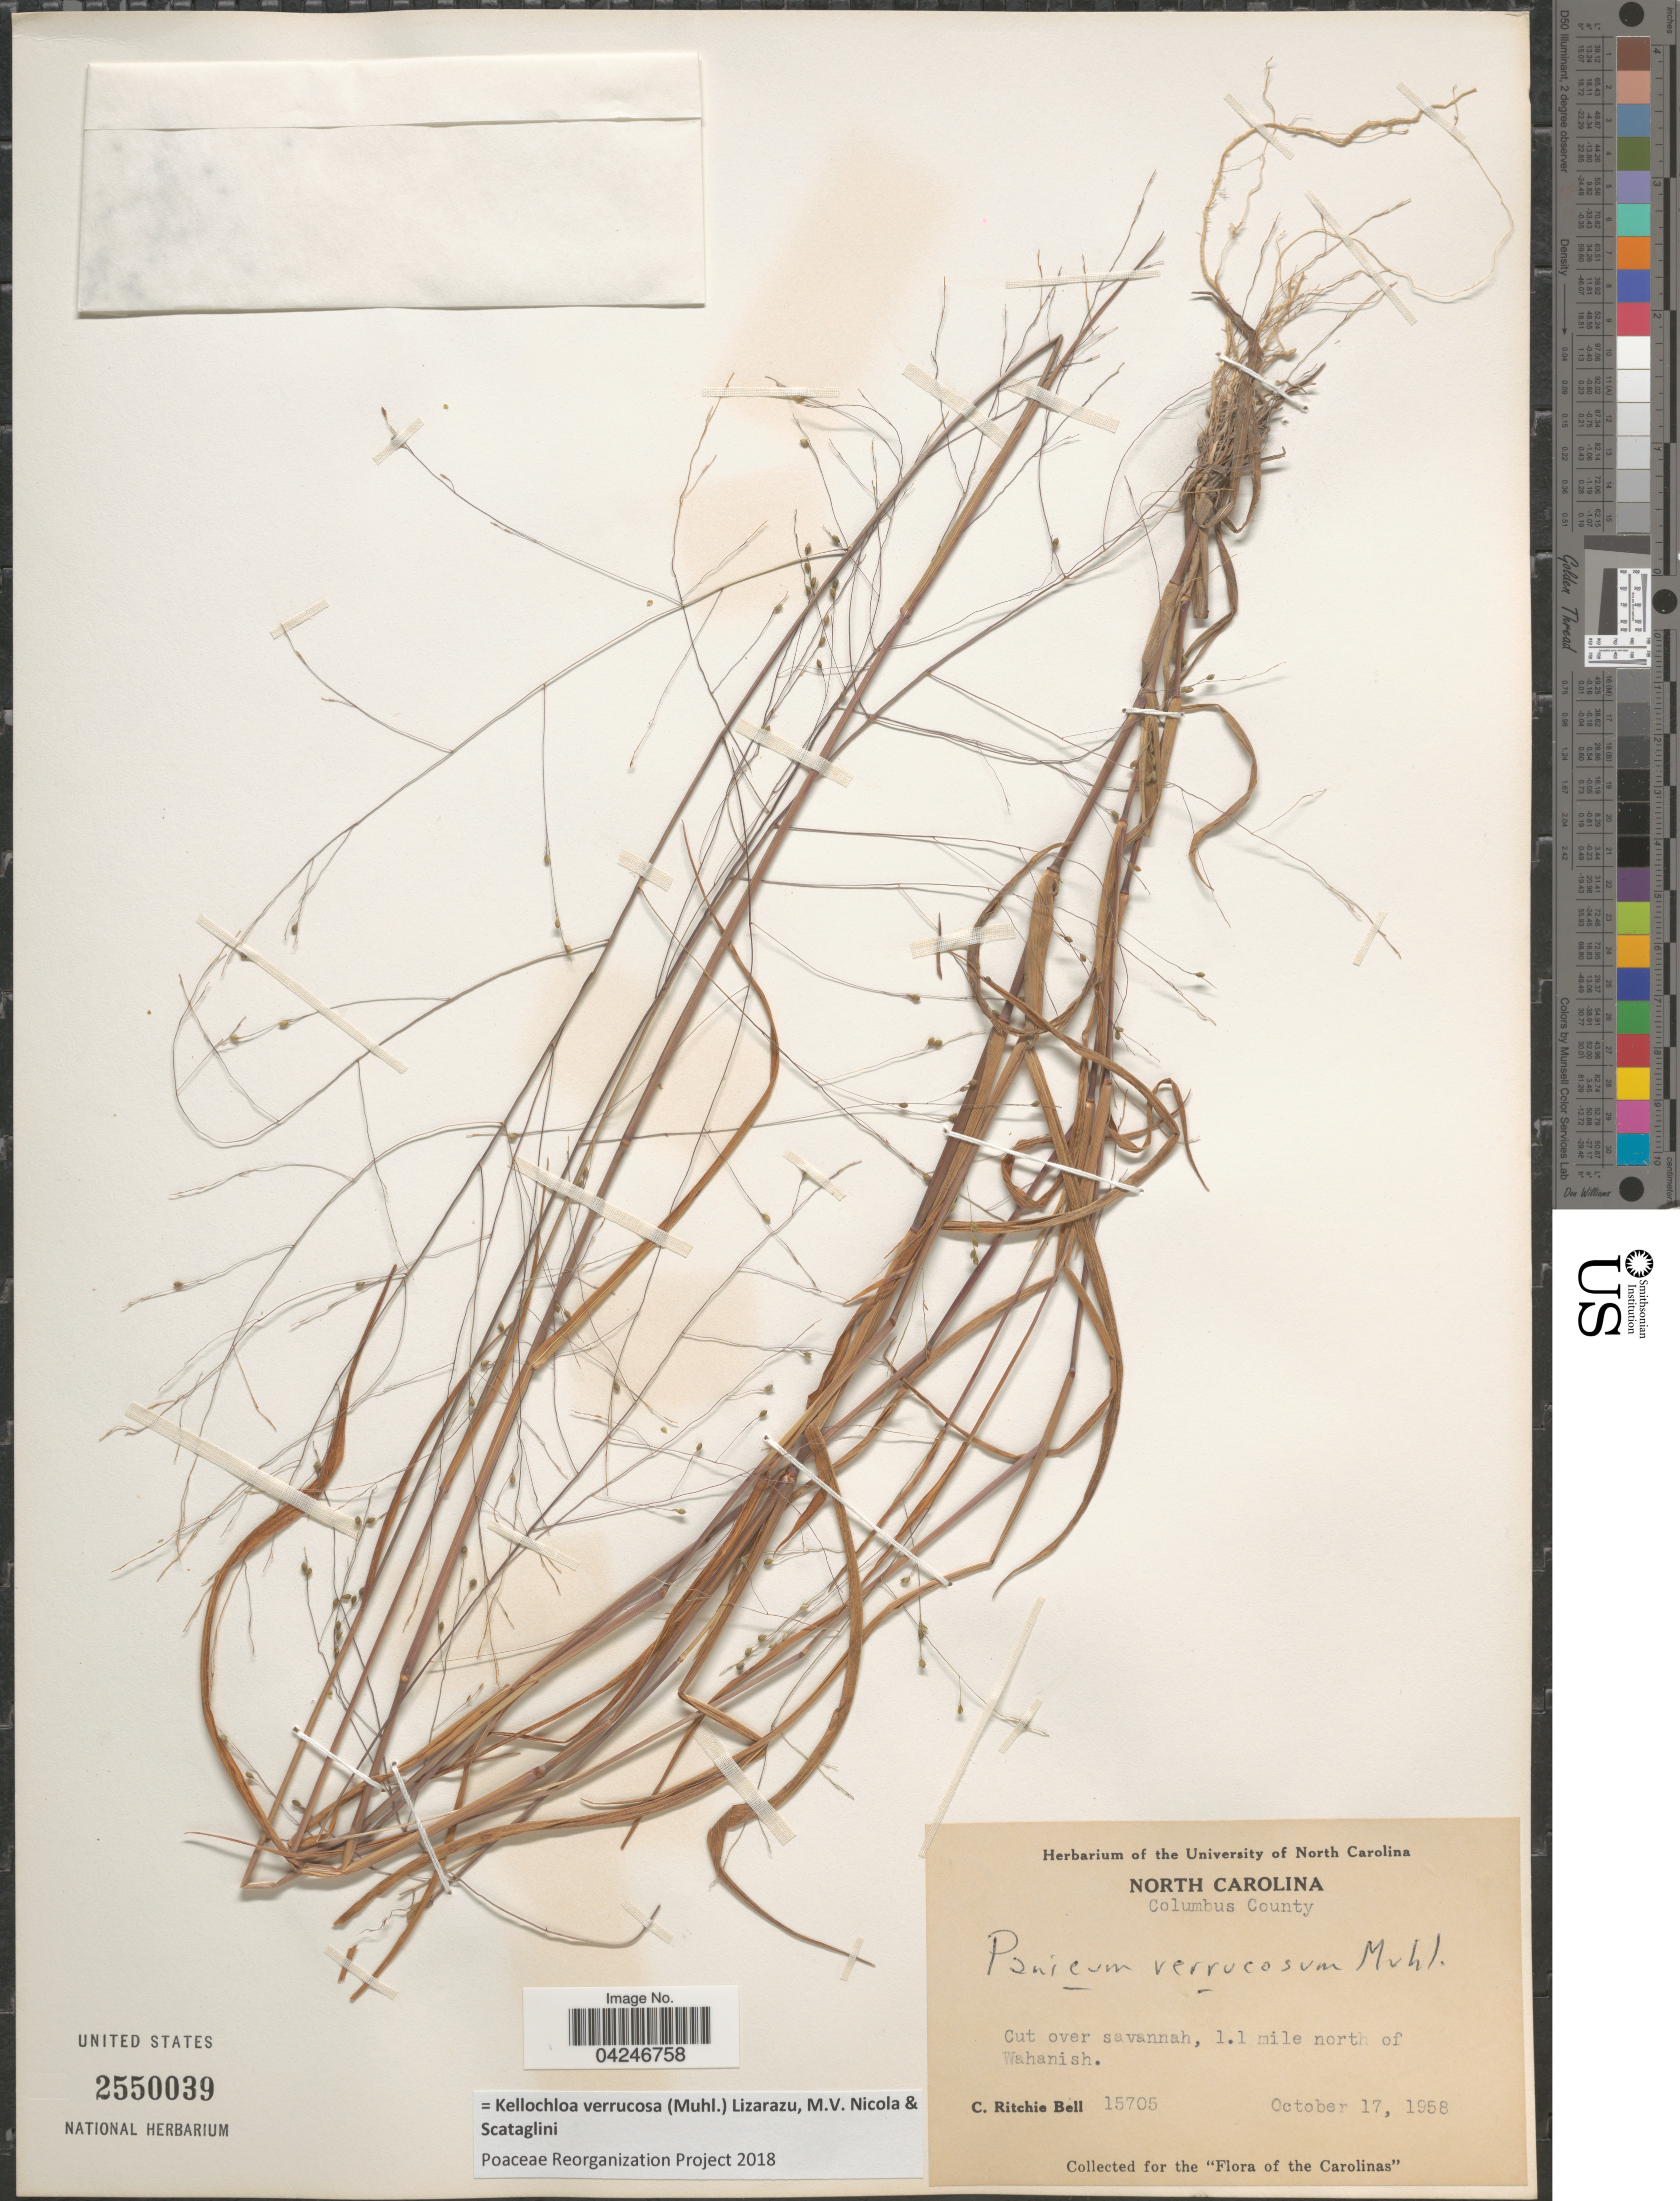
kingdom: Plantae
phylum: Tracheophyta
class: Liliopsida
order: Poales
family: Poaceae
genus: Kellochloa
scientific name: Kellochloa verrucosa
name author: (Muhl.) Lizarazu et al.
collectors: C. R. Bell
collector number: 15705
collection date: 1958-10-17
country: United States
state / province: North Carolina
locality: Columbus County. 1.1 mile north of Wahanish.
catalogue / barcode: US 2550039